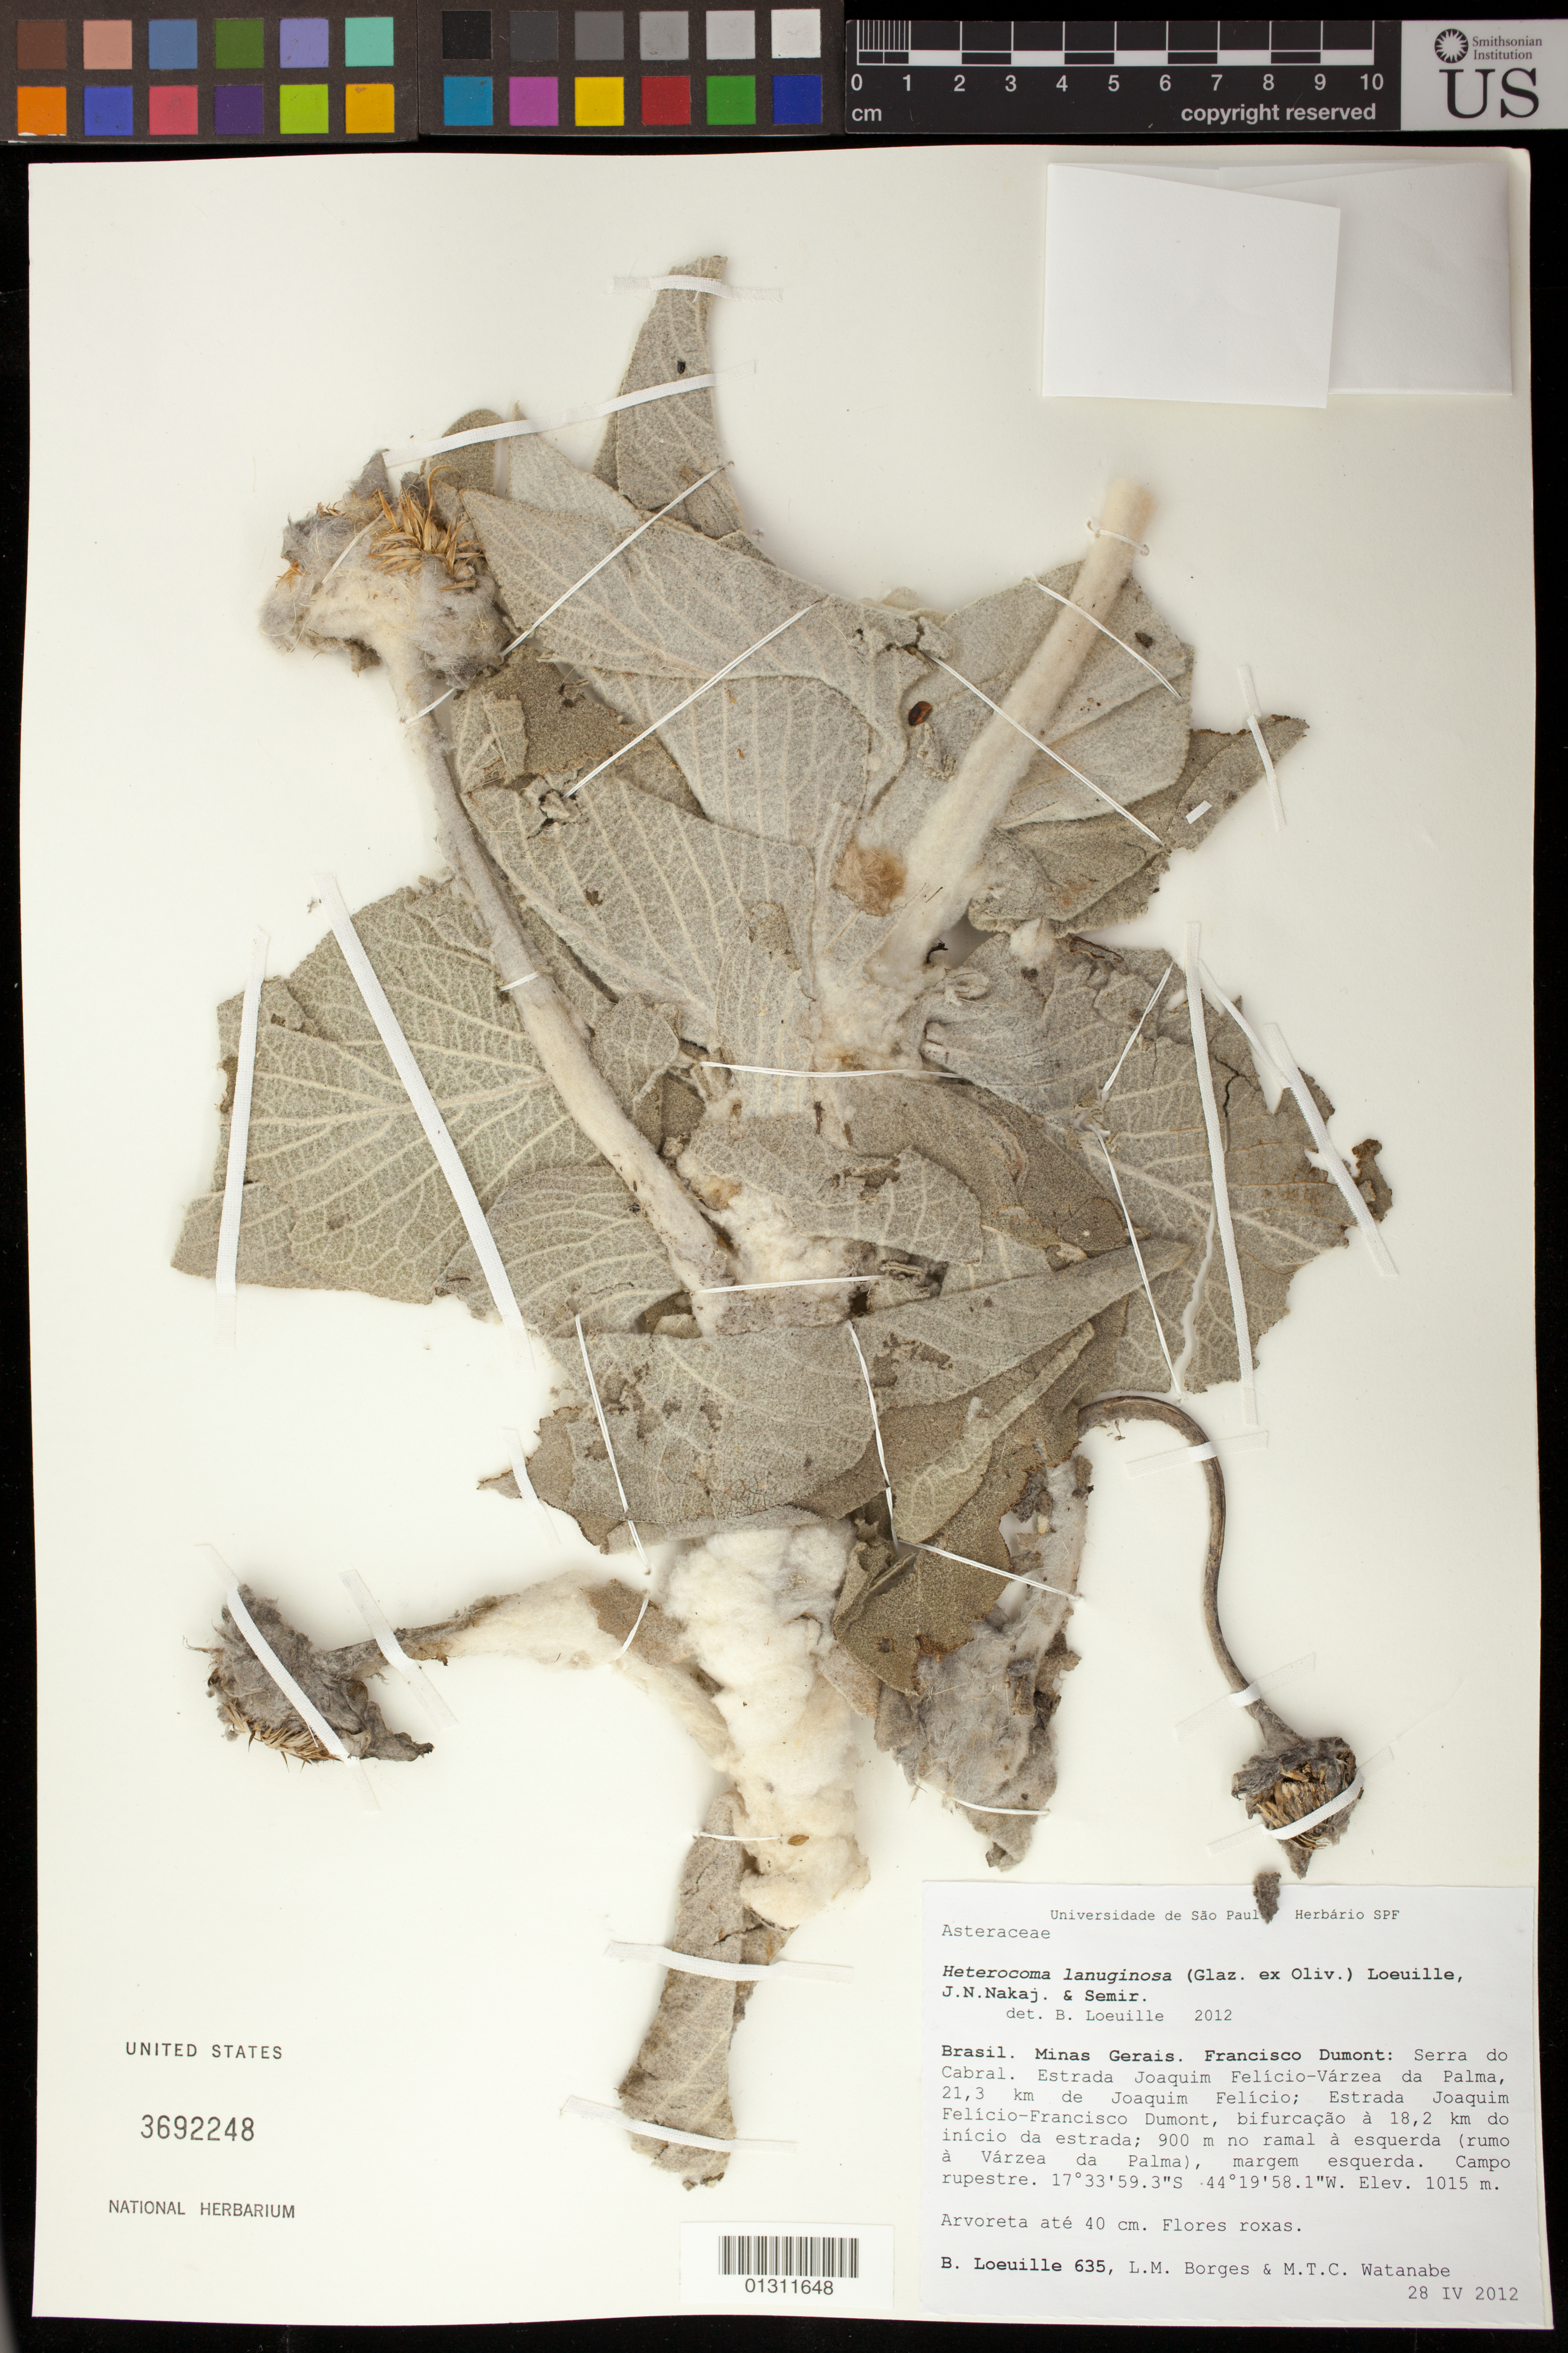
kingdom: Plantae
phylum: Tracheophyta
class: Magnoliopsida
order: Asterales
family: Asteraceae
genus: Heterocoma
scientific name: Heterocoma lanuginosa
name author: (Glaz. ex Oliv.) Loeuille et al.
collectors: B. Loeuille, L. M. Borges & M. T. C. Watanabe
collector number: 635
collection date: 2012-04-28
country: Brazil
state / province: Minas Gerais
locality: Francisco Dumont: Serra do Cabral. Estrada Joaquim Felicio - Varzea da Palma, 21.3 km deJoaquim Felicio; Estrada Joaquim Felicio - Francisco Dumont, 18.2 km inicio da estrada.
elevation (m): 1015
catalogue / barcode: US 3692248